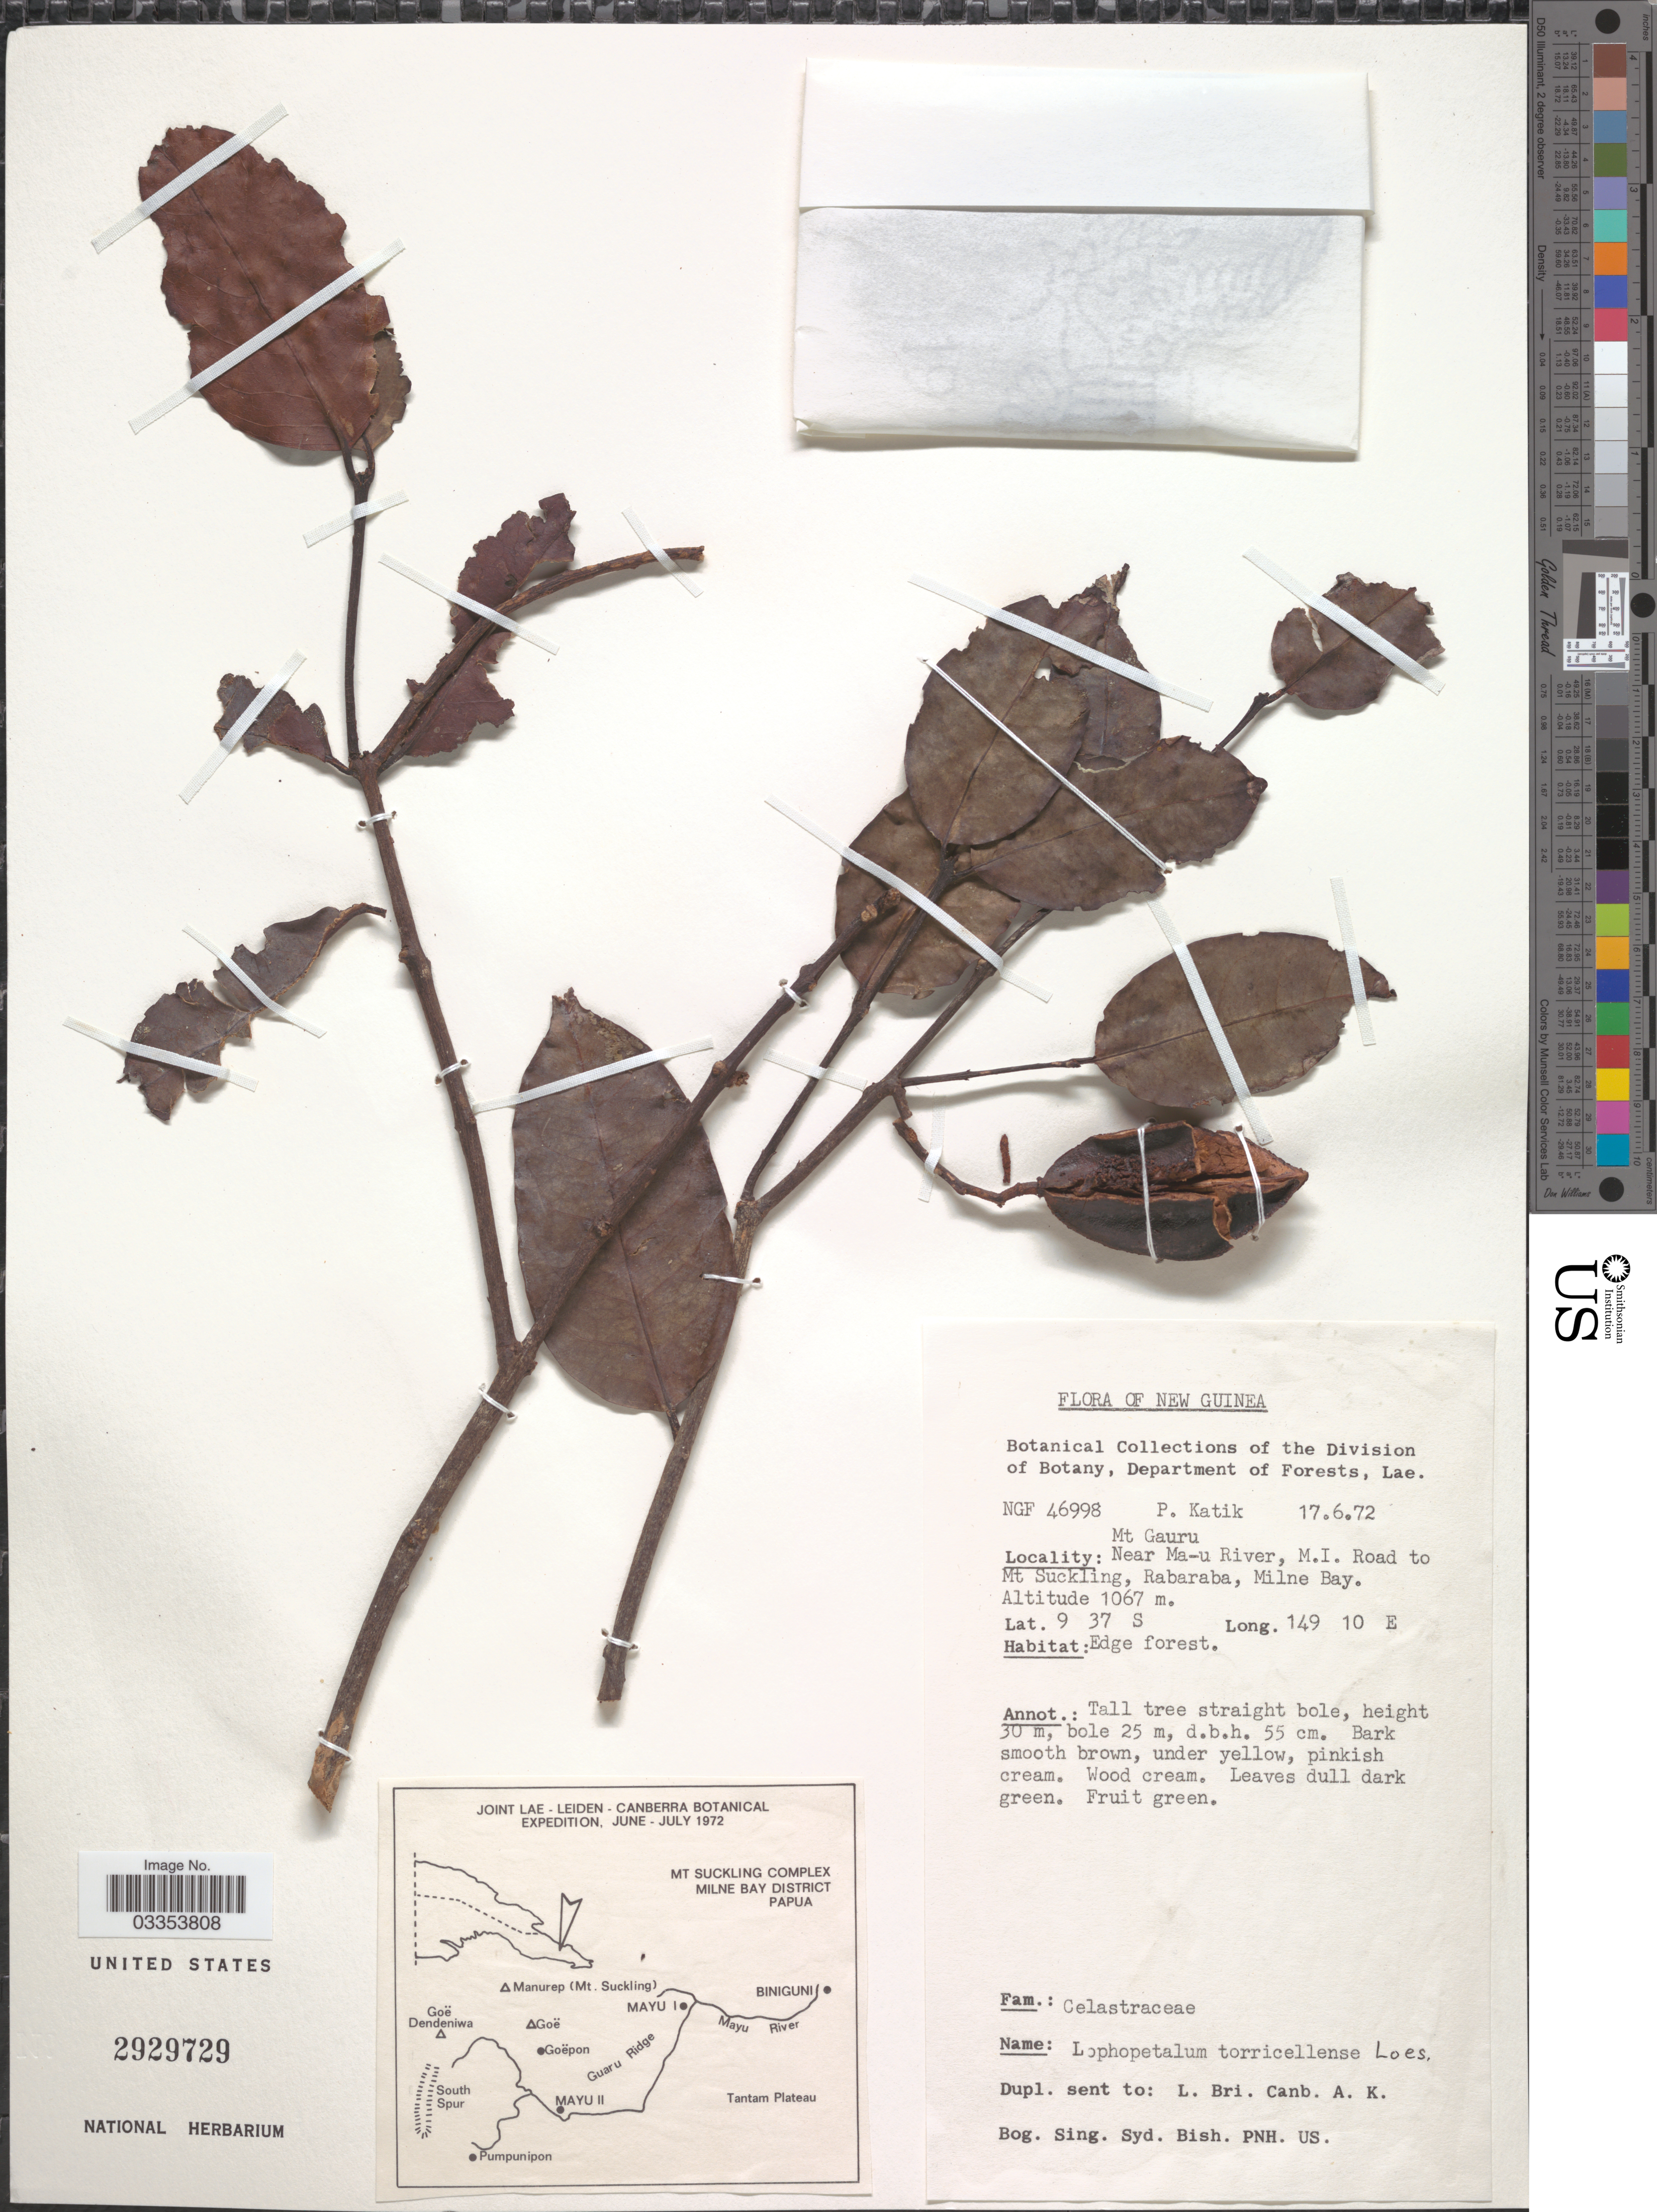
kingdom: Plantae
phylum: Tracheophyta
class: Magnoliopsida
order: Celastrales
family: Celastraceae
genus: Lophopetalum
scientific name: Lophopetalum torricellense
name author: Loes.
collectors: P. Katik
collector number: NGF 46998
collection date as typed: Transcribed d/m/y: 17/6/72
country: Papua New Guinea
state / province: Milne Bay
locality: New Guinea. Mt. Gauru. Near Ma-u River, M.I. Road to Mt Suckling, Rabaraba, Milne Bay.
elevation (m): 1067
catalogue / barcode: US 2929729